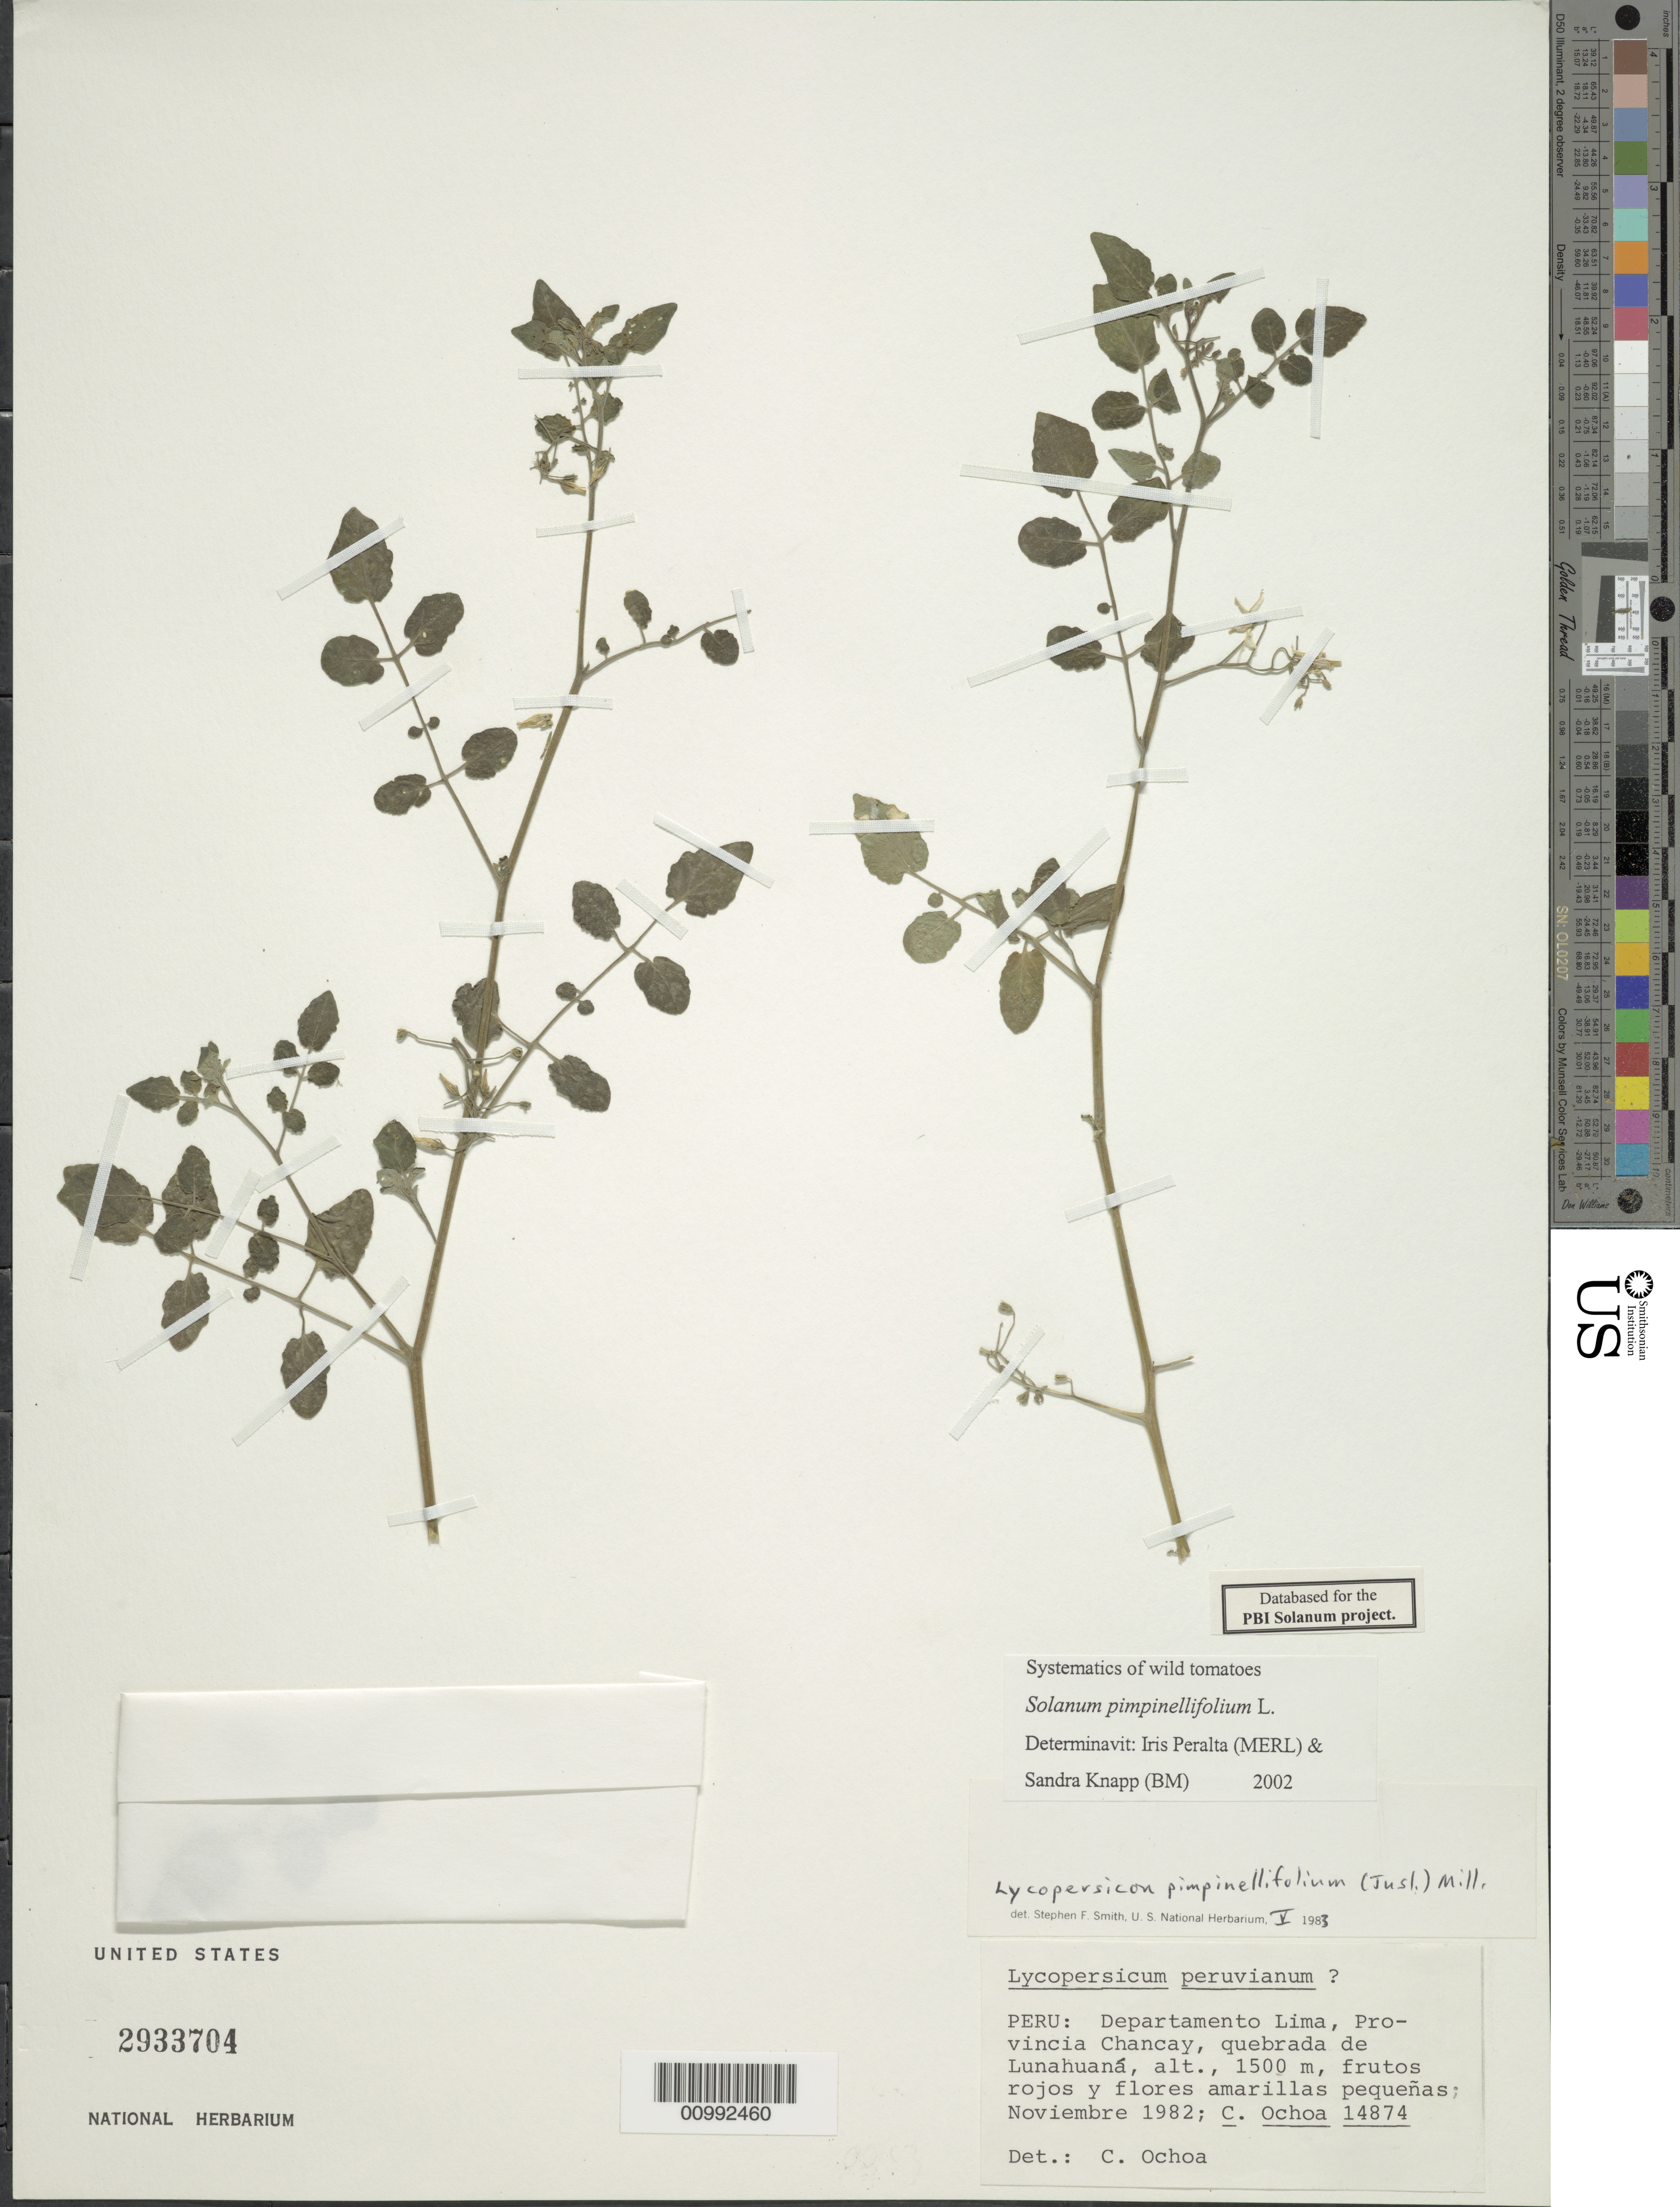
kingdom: Plantae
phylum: Tracheophyta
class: Magnoliopsida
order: Solanales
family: Solanaceae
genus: Solanum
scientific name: Solanum pimpinellifolium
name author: L.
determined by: Peralta, Iris E.; Knapp, S. D.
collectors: C. M. Ochoa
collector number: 14874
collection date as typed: Nov 1982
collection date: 1982-11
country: Peru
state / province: Lima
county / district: Yauyos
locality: Quebrada de Lunahuamá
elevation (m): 1500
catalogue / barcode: US 2933704